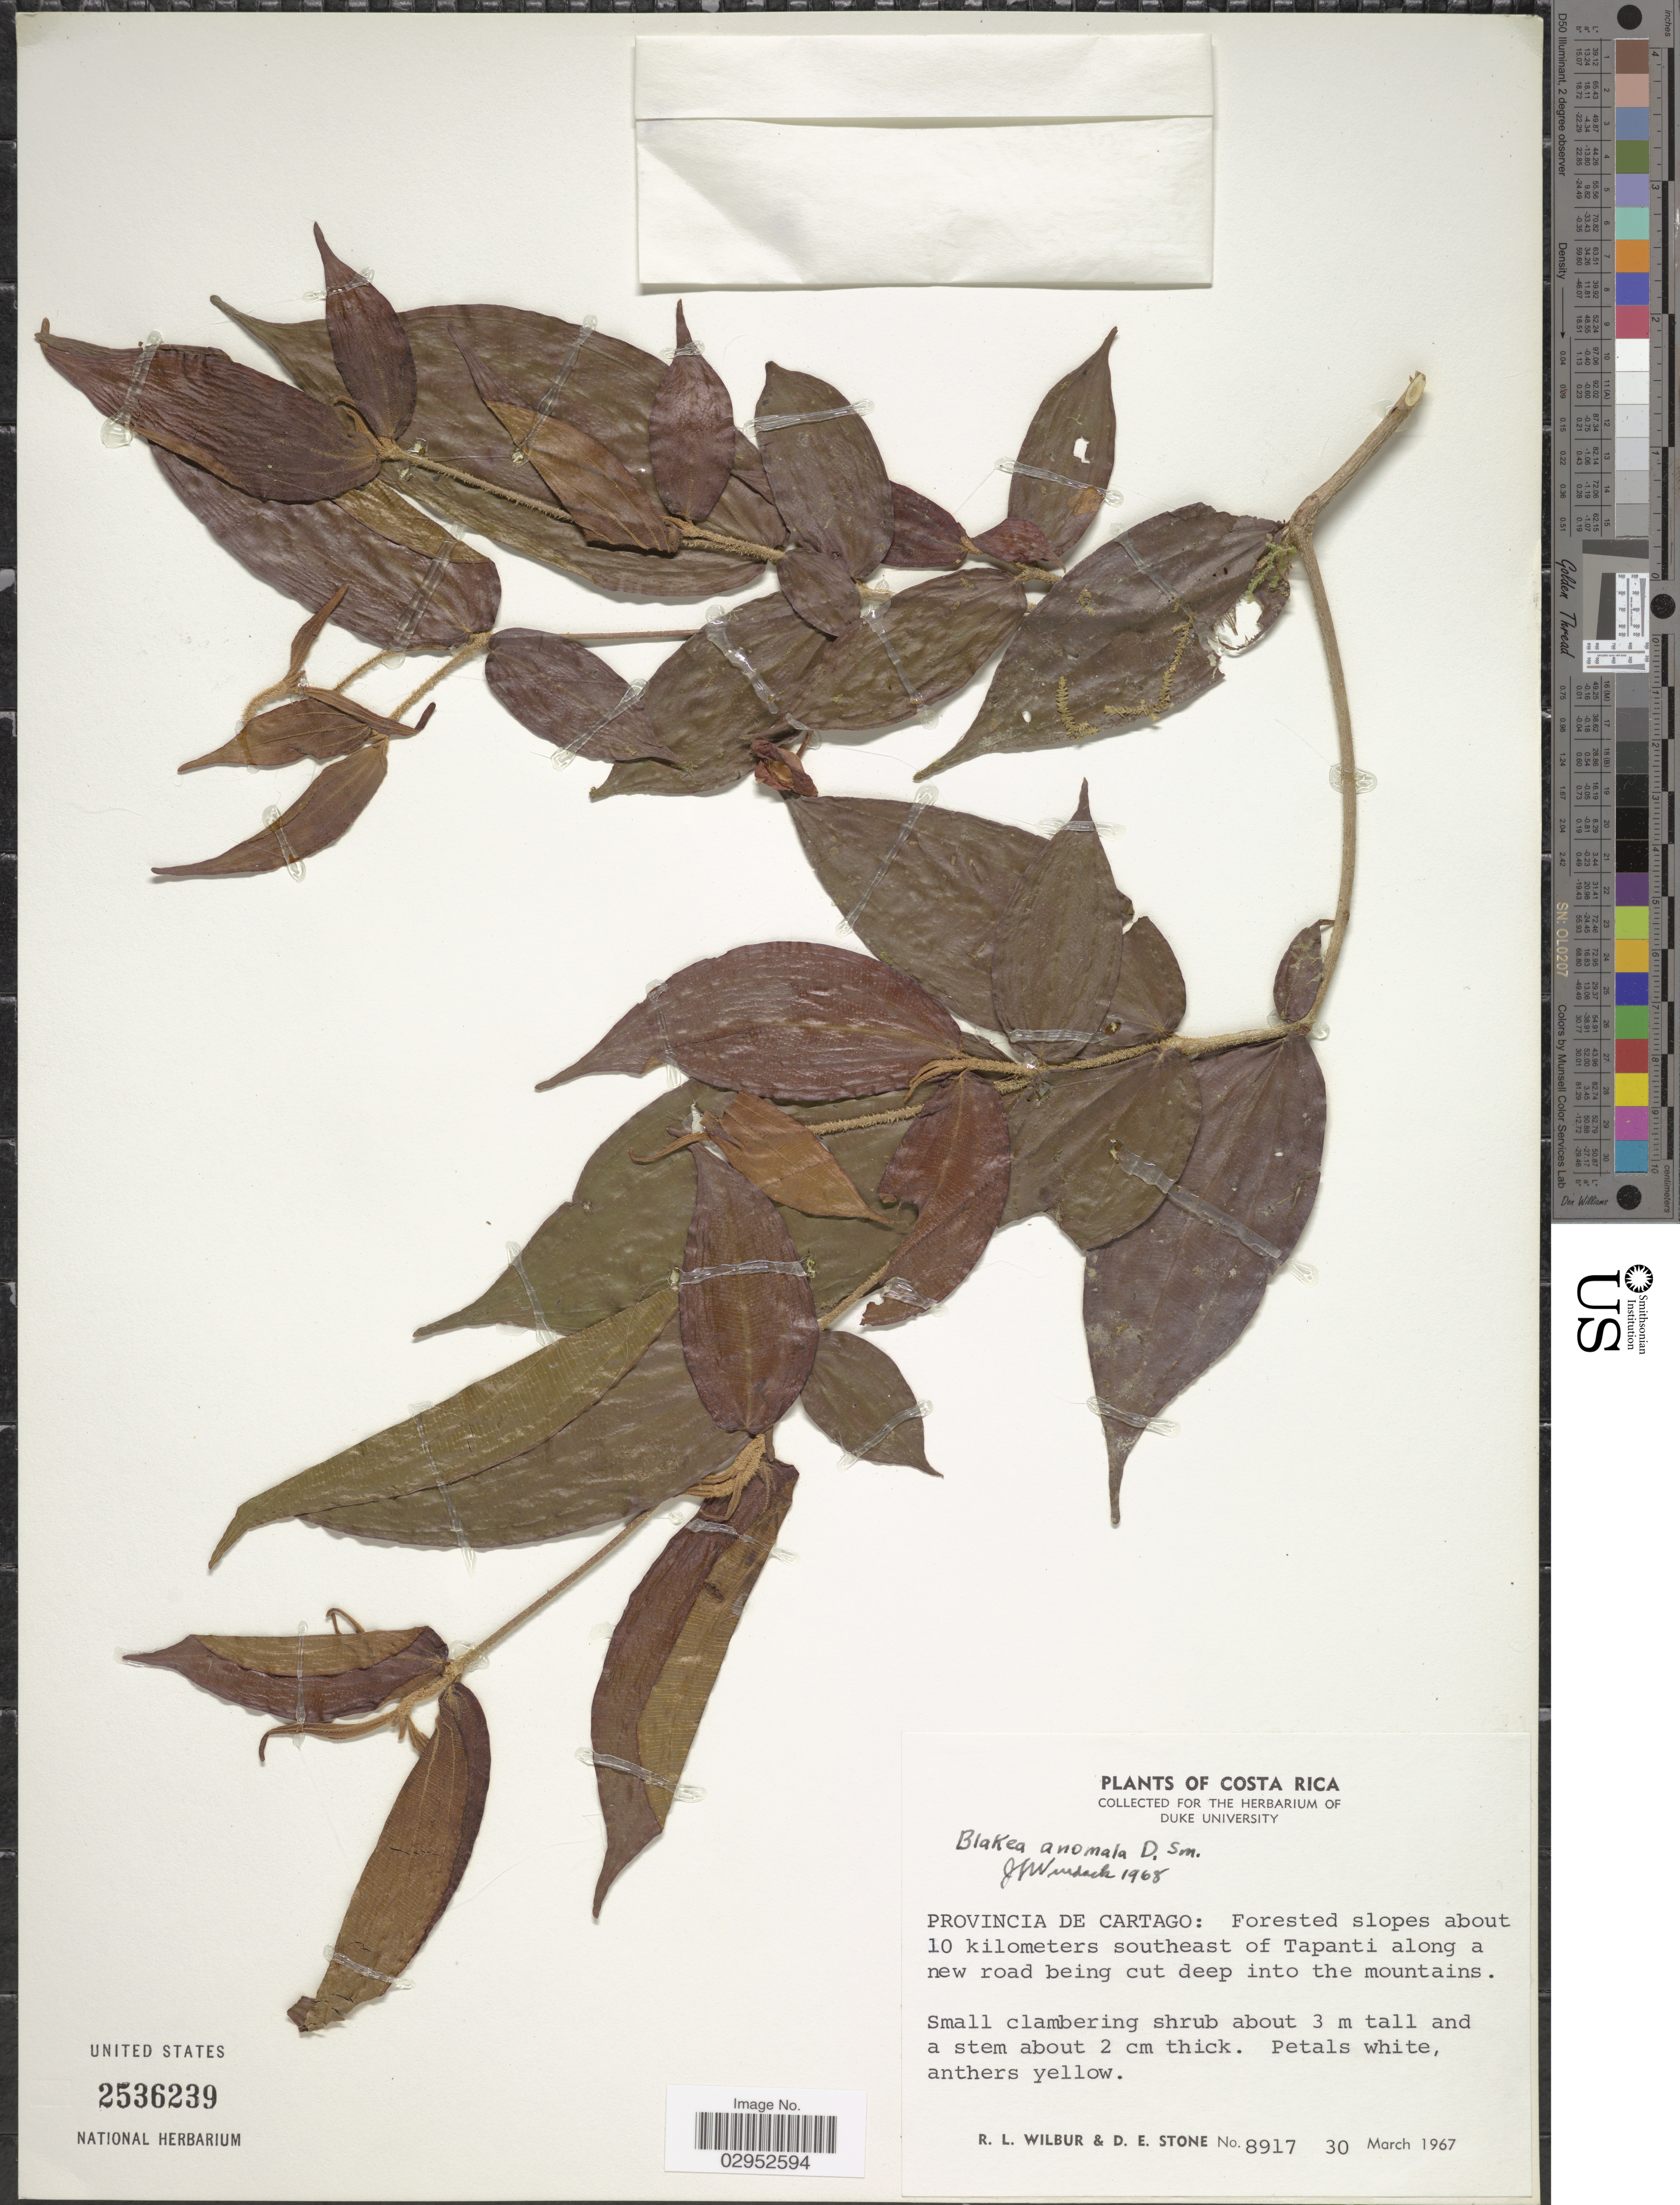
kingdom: Plantae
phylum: Tracheophyta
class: Magnoliopsida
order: Myrtales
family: Melastomataceae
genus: Blakea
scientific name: Blakea anomala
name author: Donn. Sm.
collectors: R. L. Wilbur & D. E. Stone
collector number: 8917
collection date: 1967-03-30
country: Costa Rica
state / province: Cartago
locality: Forested slopes about 10 kilometers southeast of Tapanti along a new road being cut deep into the mountains.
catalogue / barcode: US 2536239